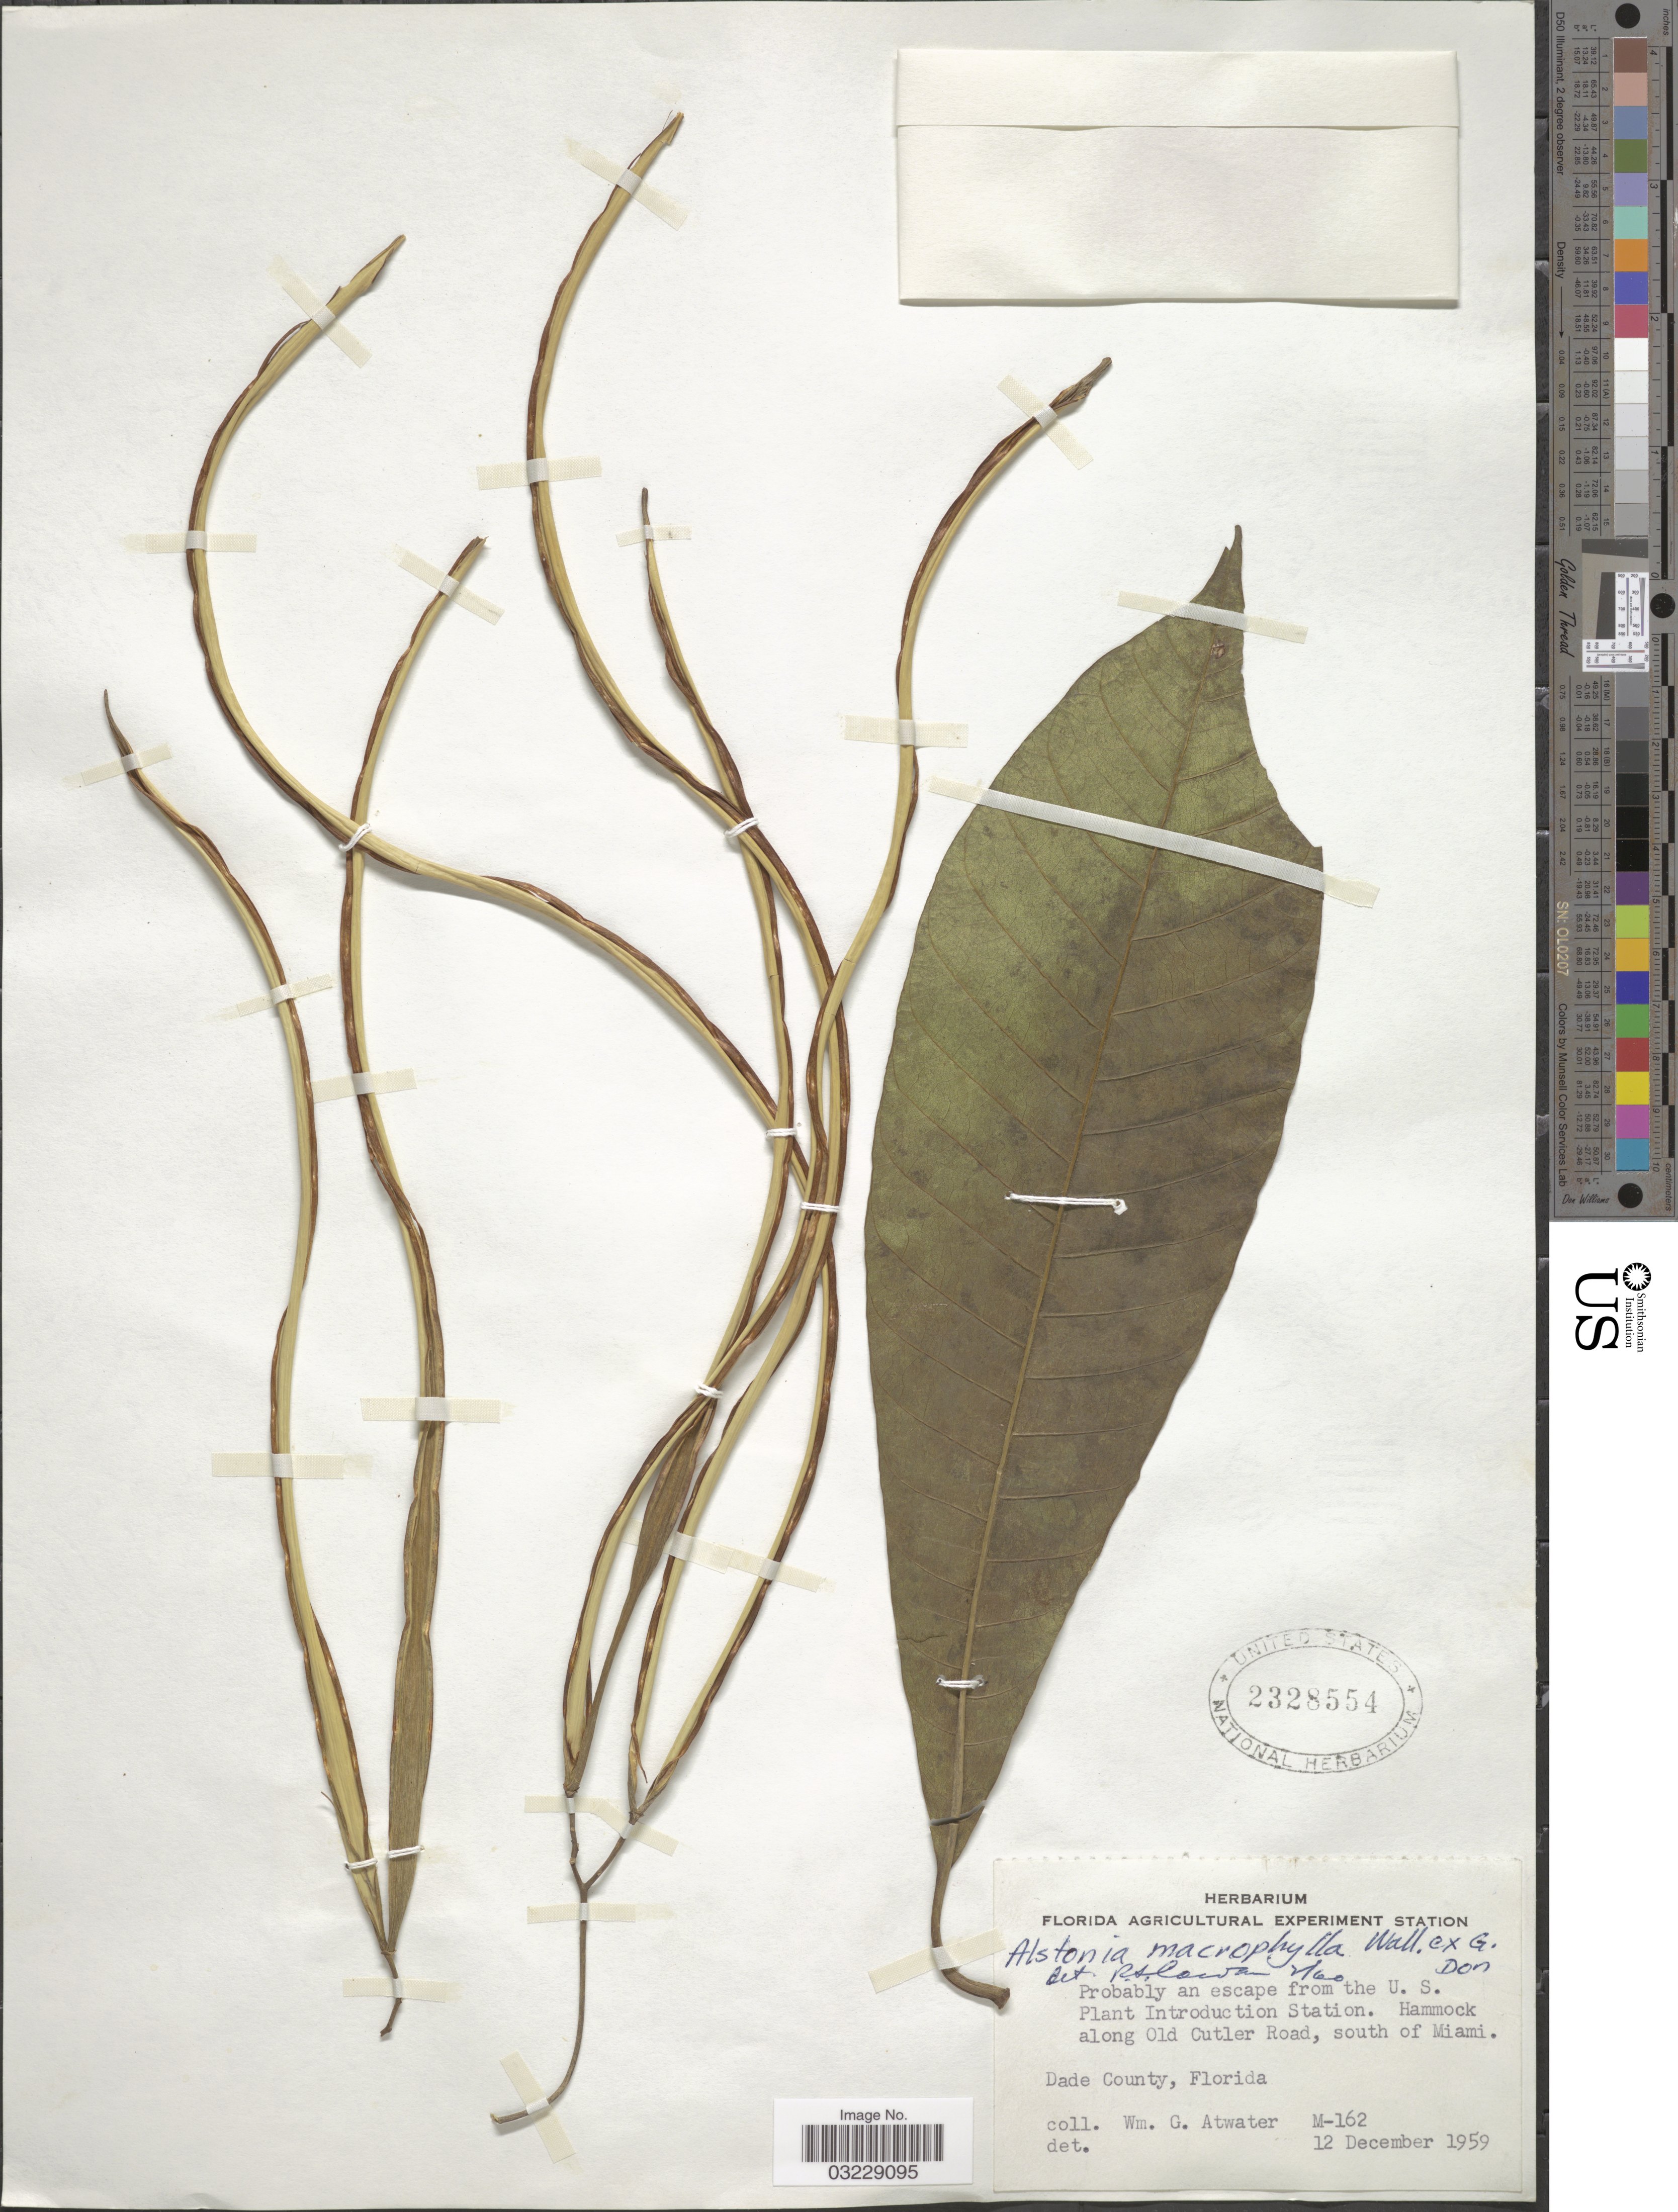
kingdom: Plantae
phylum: Tracheophyta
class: Magnoliopsida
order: Gentianales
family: Apocynaceae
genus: Alstonia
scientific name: Alstonia macrophylla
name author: Wall. ex G. Don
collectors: W. Atwater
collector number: M-162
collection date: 1959-12-12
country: United States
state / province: Florida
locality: Hammock along Old Cutler Road, south of Miami. Dade County.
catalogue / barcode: US 2328554